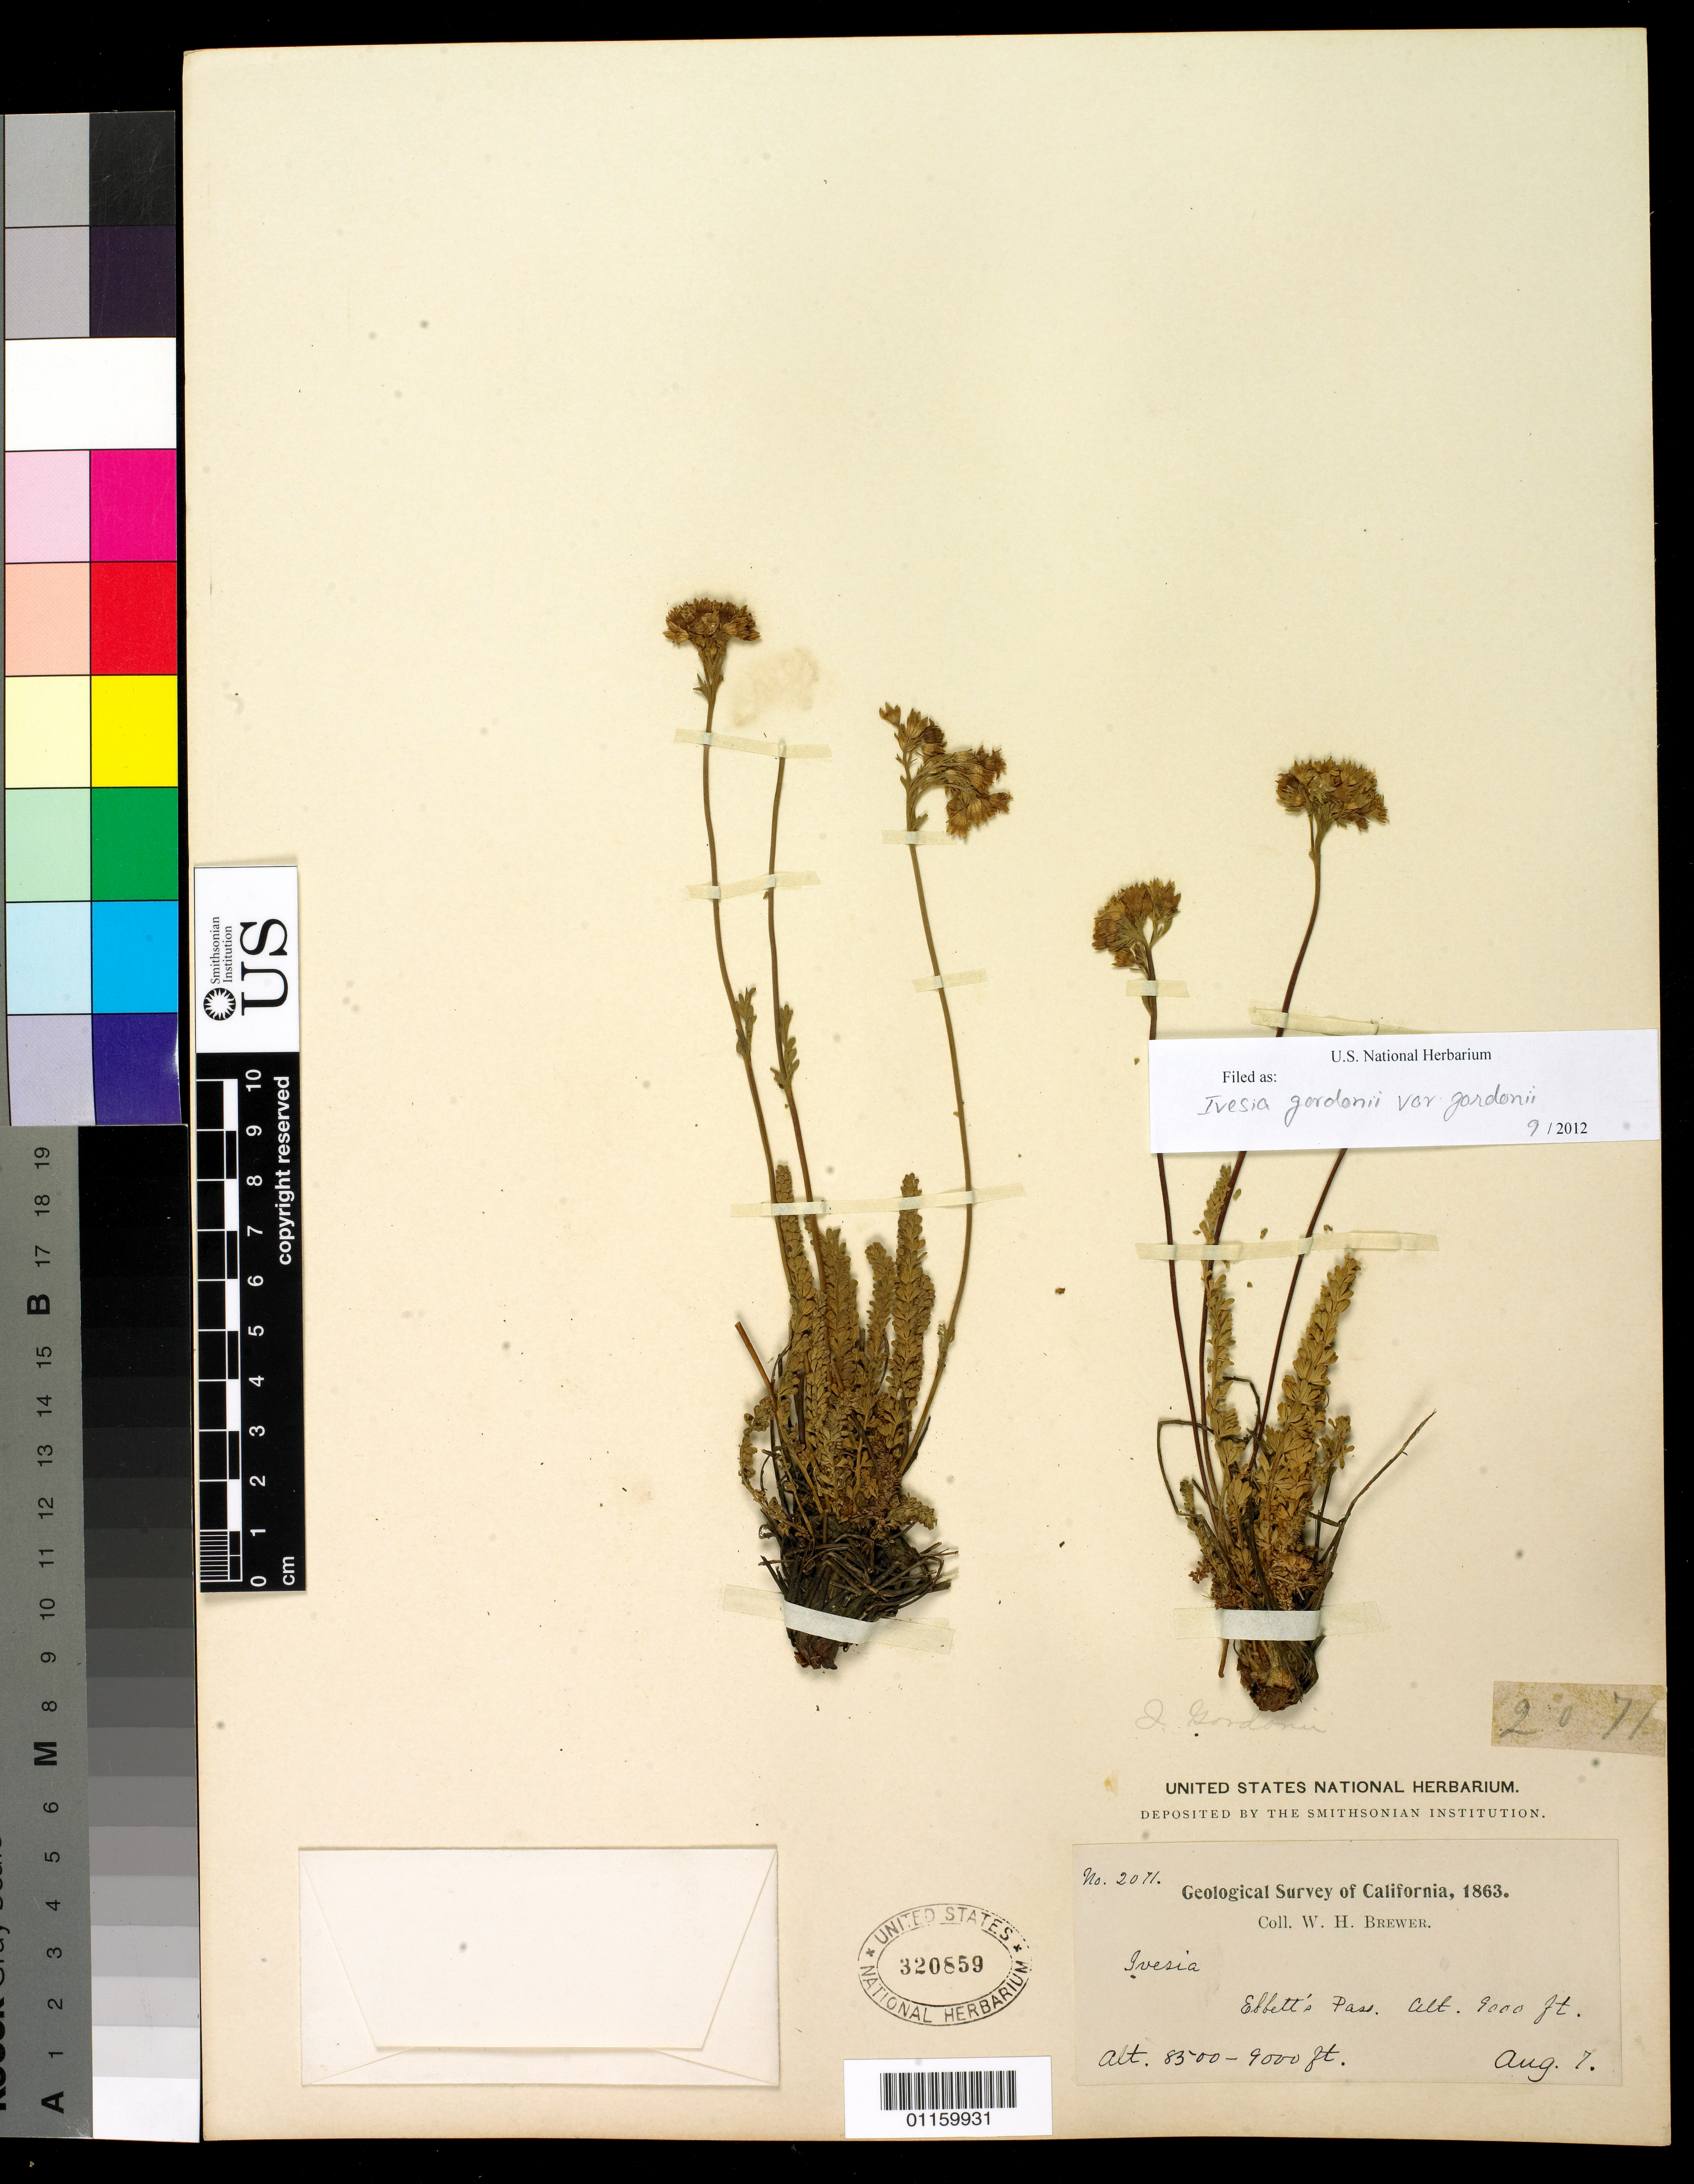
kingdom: Plantae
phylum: Tracheophyta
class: Magnoliopsida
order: Rosales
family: Rosaceae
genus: Potentilla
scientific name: Potentilla gordonii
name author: (Hook.) Greene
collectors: W. H. Brewer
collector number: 2071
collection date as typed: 07 Aug 1863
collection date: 1863-08-07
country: United States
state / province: California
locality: Ebbett's Pass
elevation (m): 2591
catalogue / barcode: US 320859